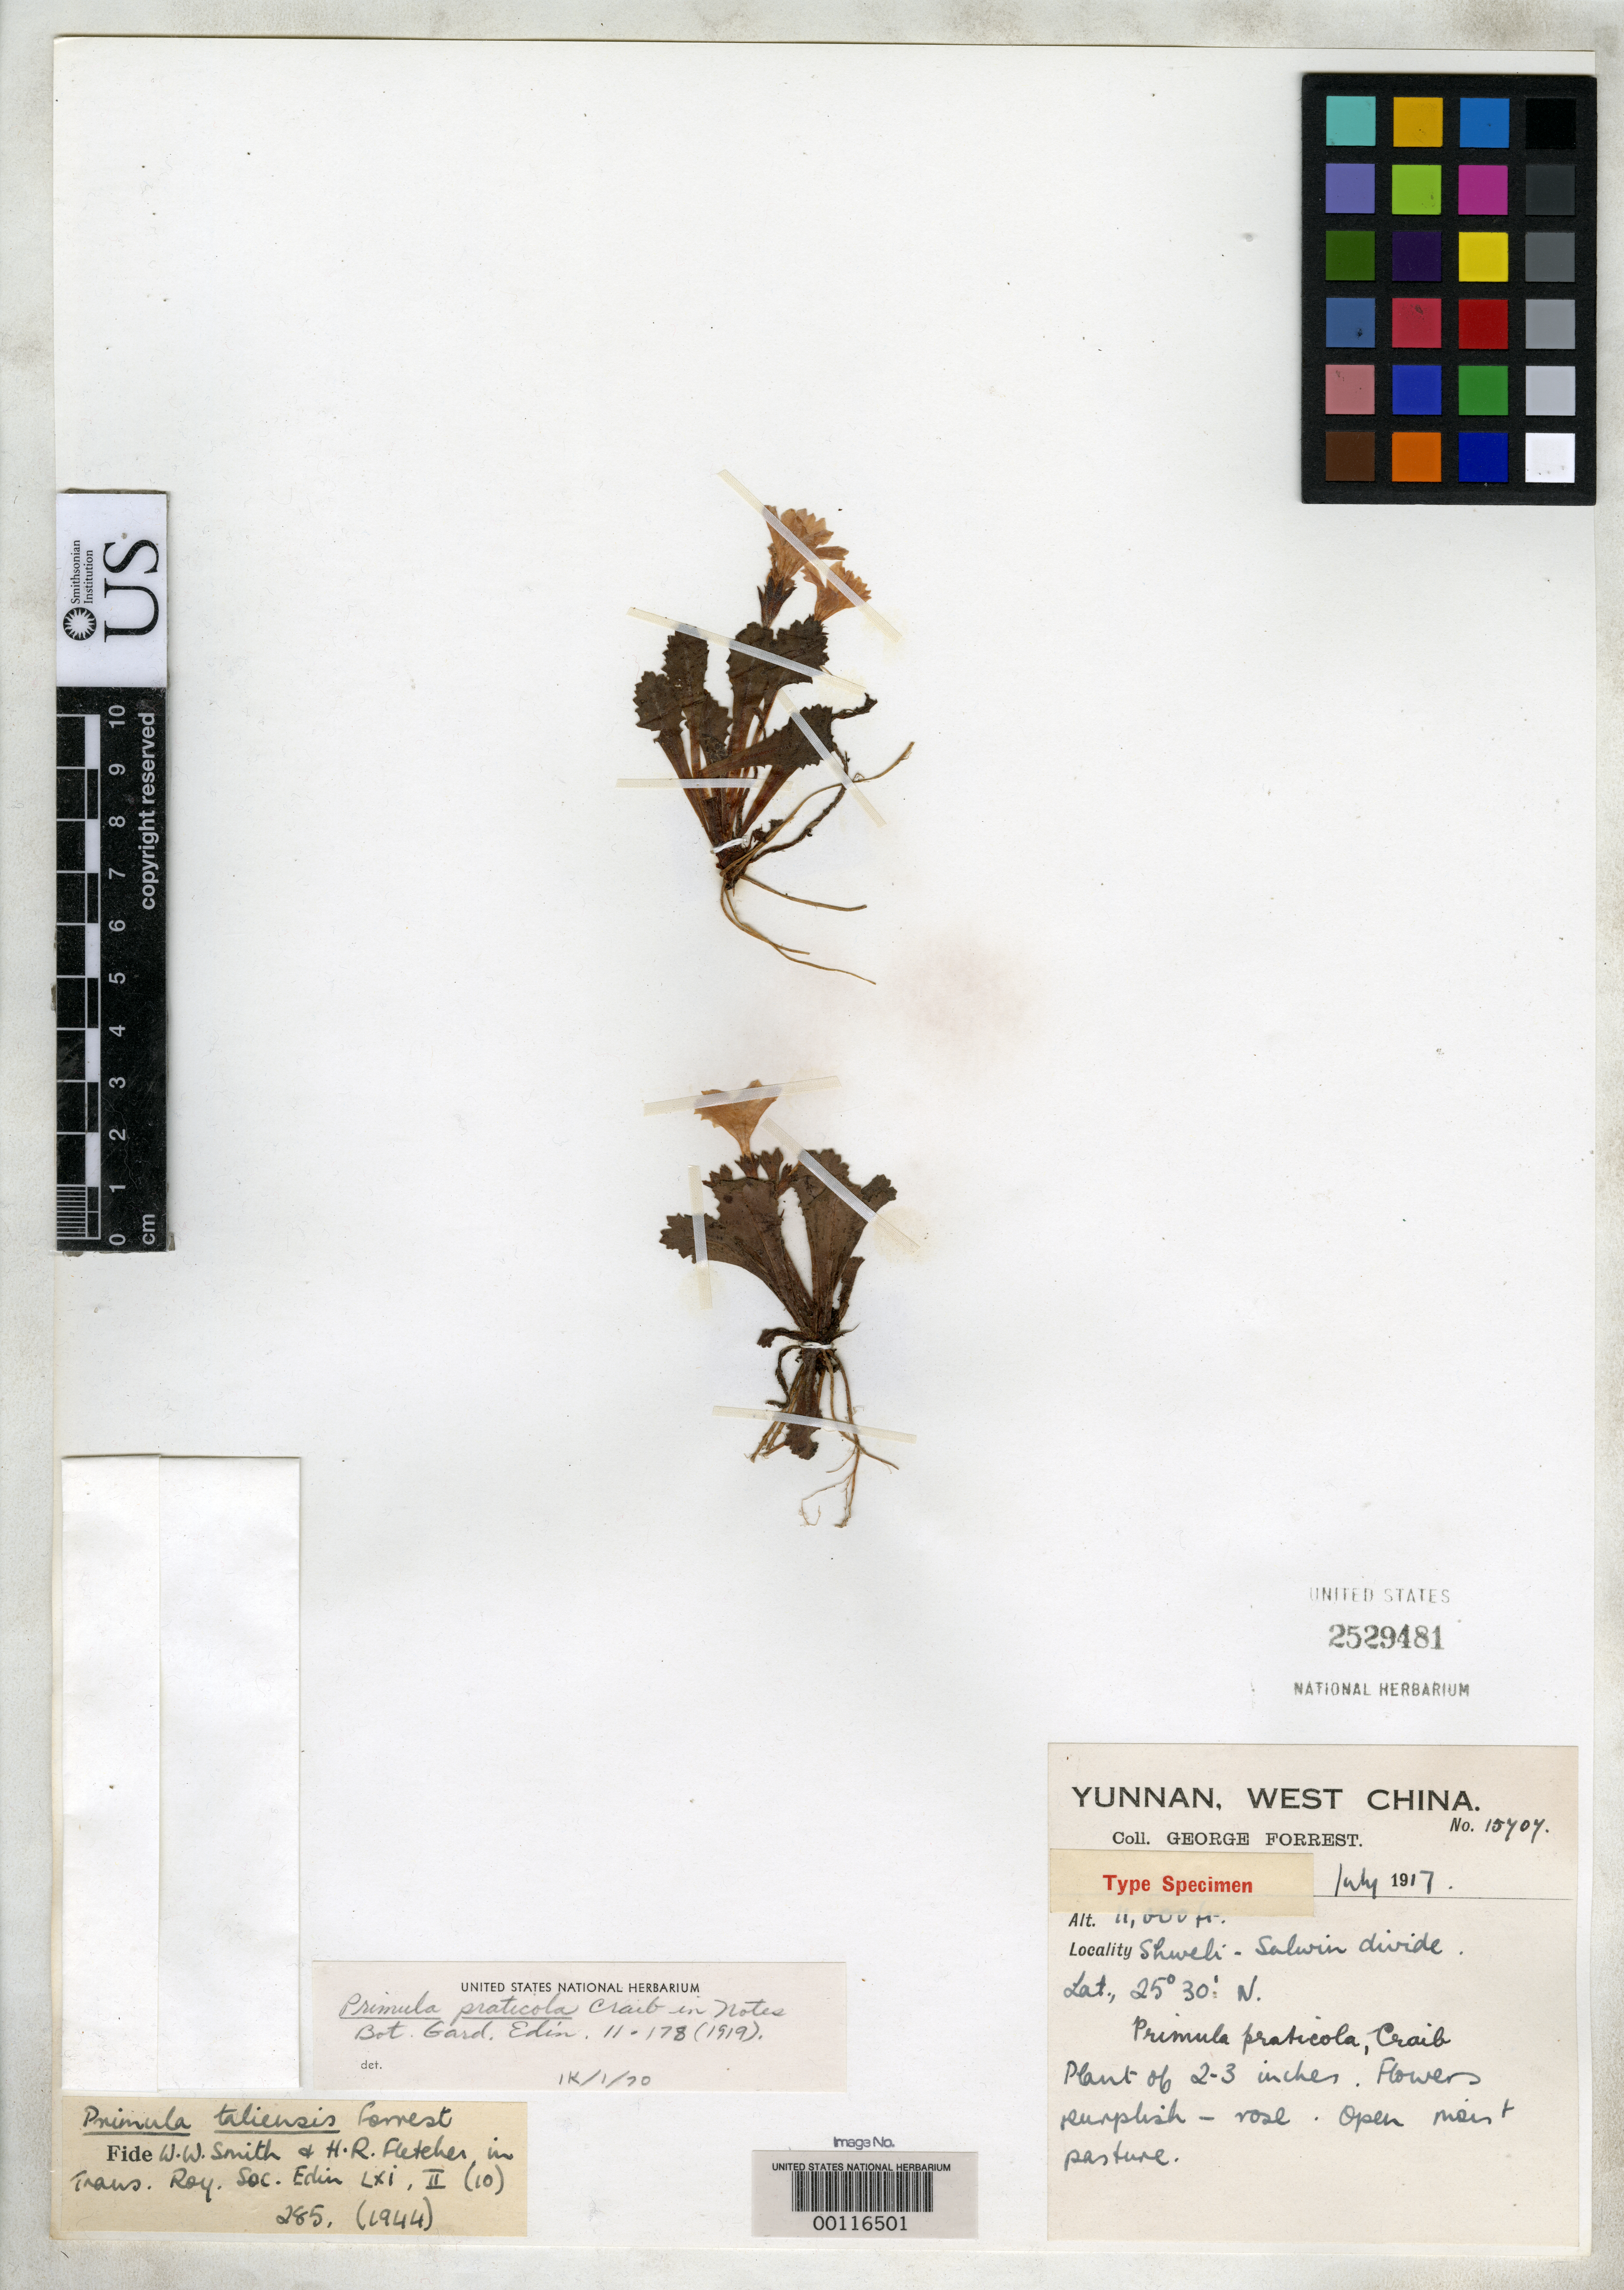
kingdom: Plantae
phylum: Tracheophyta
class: Magnoliopsida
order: Ericales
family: Primulaceae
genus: Primula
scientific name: Primula praticola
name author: Craib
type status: Syntype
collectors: G. Forrest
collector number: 15707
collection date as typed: Jul 1917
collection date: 1917-07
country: China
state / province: Yunnan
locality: Shweli - Salwin divide.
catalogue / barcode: US 2529481